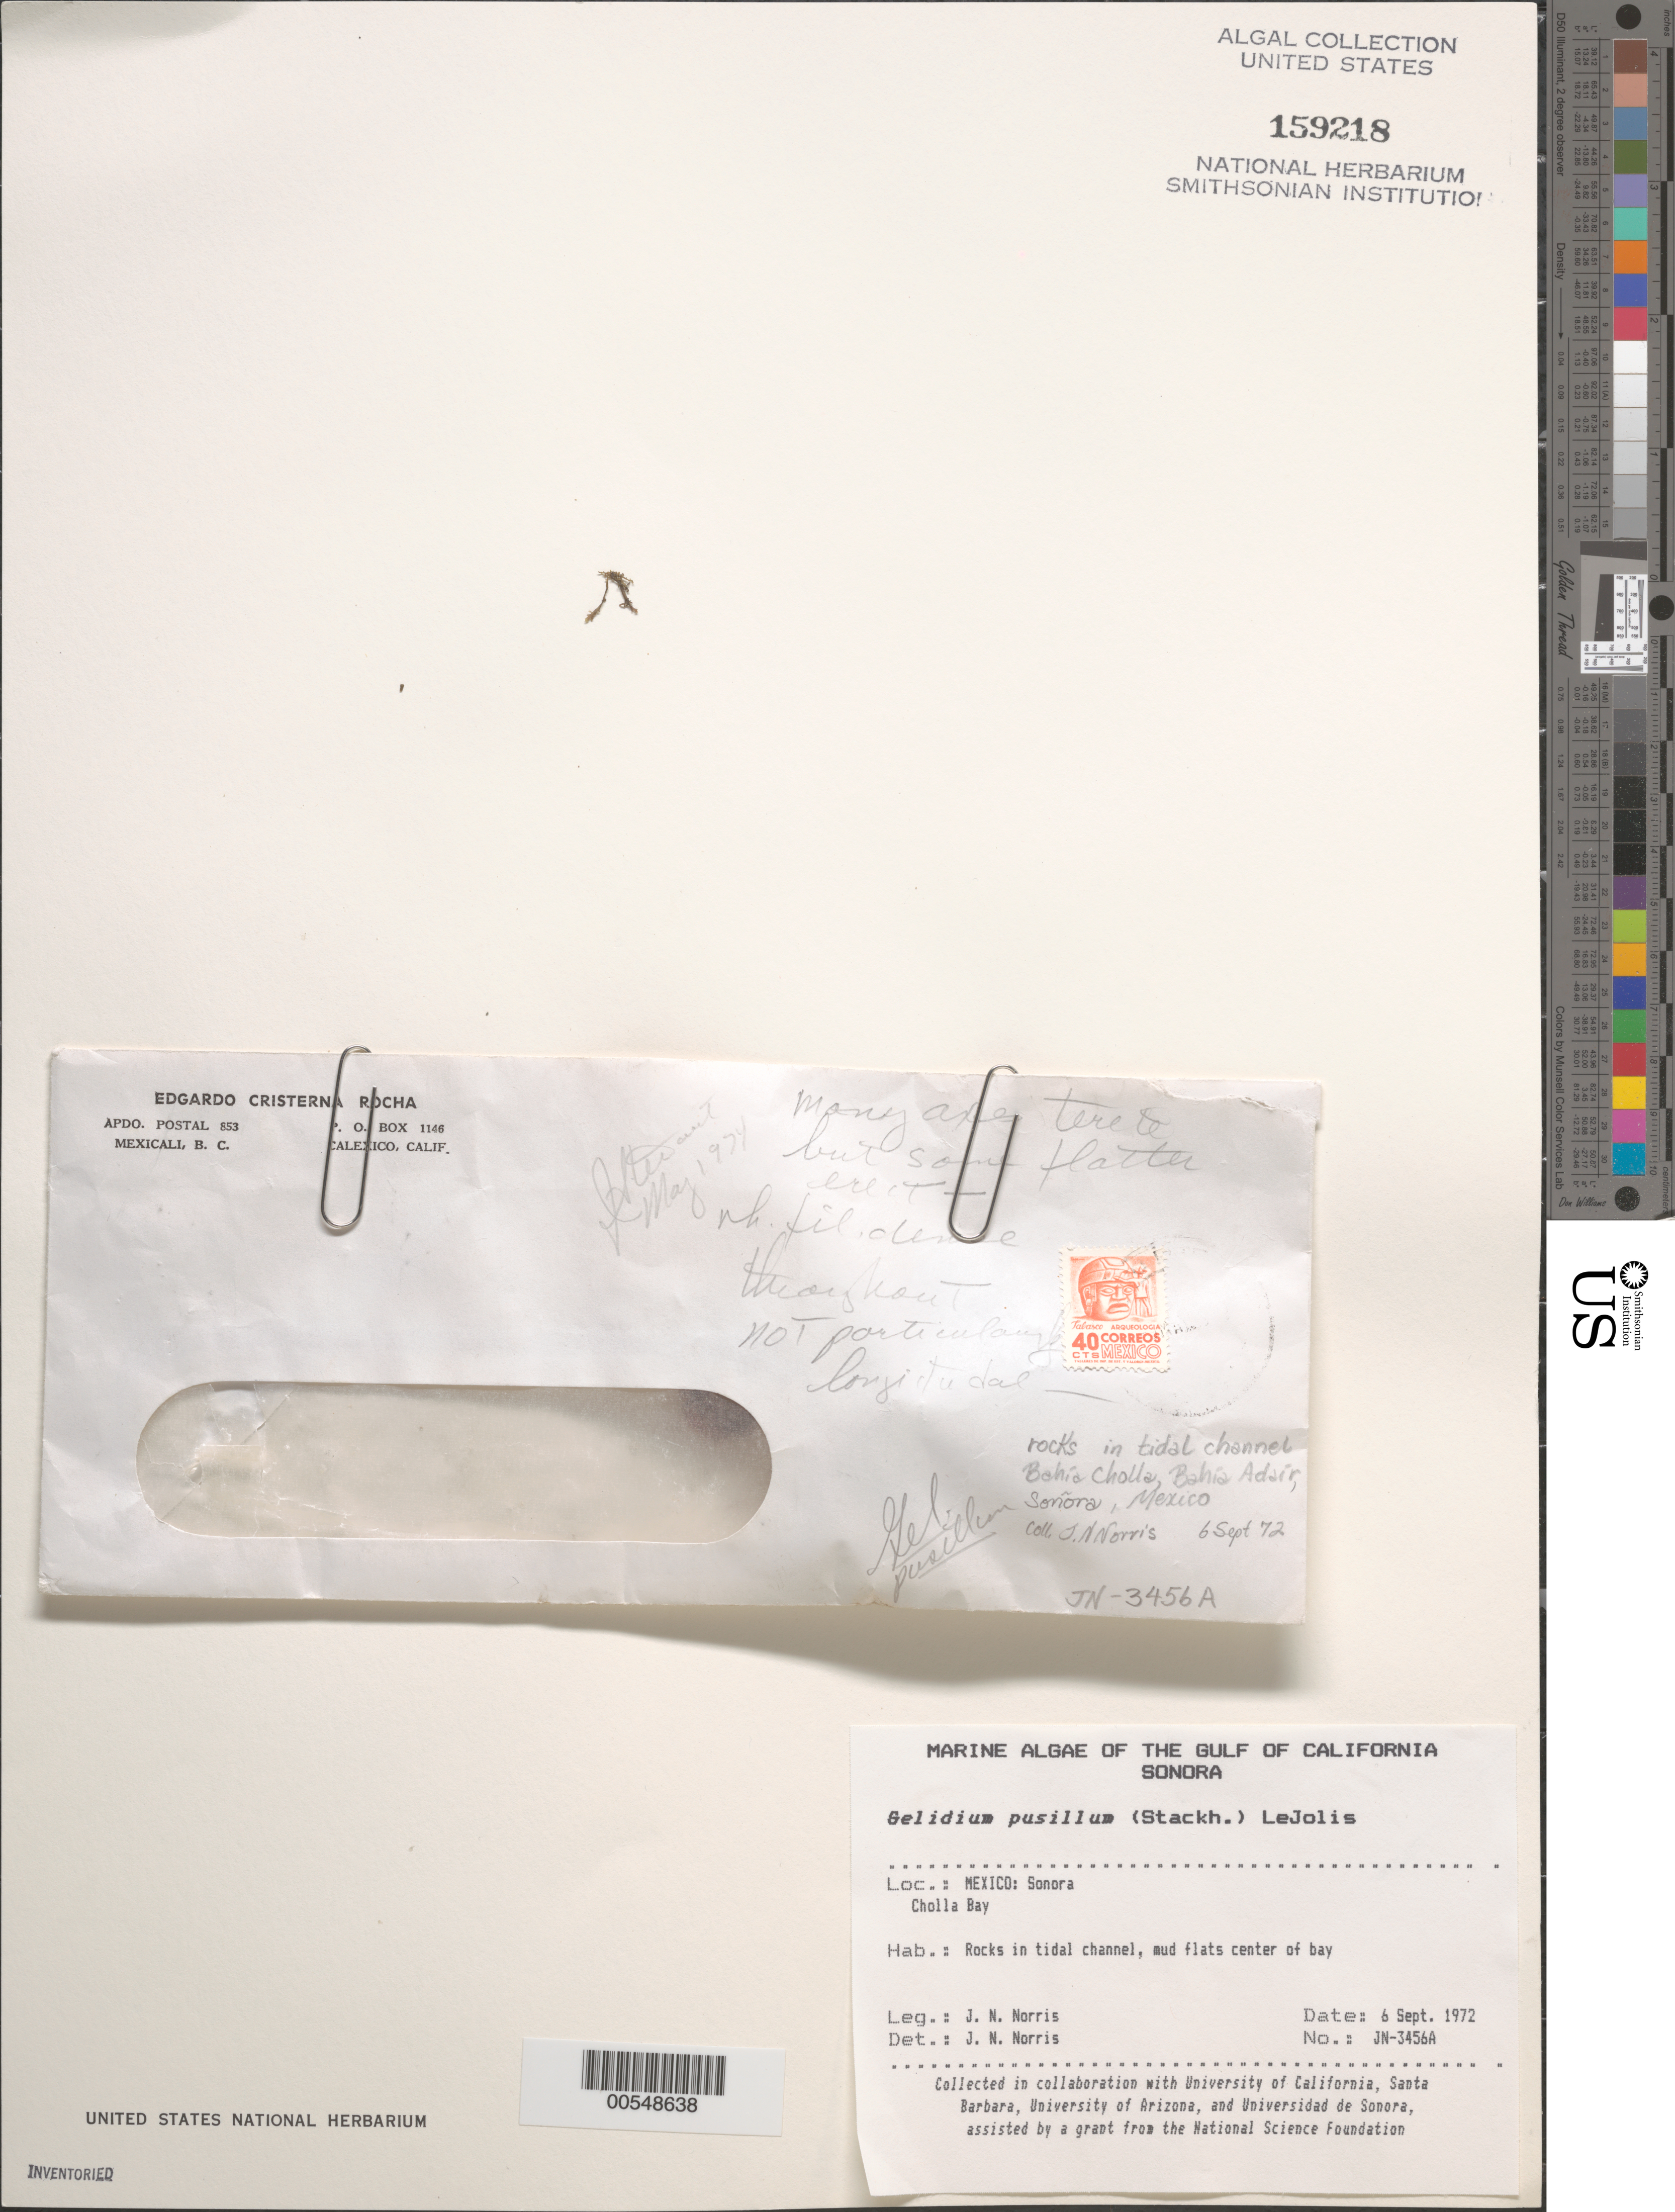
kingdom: Plantae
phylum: Rhodophyta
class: Florideophyceae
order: Gelidiales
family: Gelidiaceae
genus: Gelidium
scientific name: Gelidium pusillum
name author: (Stackh.) Le Jol.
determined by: Norris, James N.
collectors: J. N. Norris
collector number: JN-3456a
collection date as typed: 06 Sep 1972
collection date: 1972-09-06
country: Mexico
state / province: Sonora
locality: Bahia Cholla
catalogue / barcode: US 159218